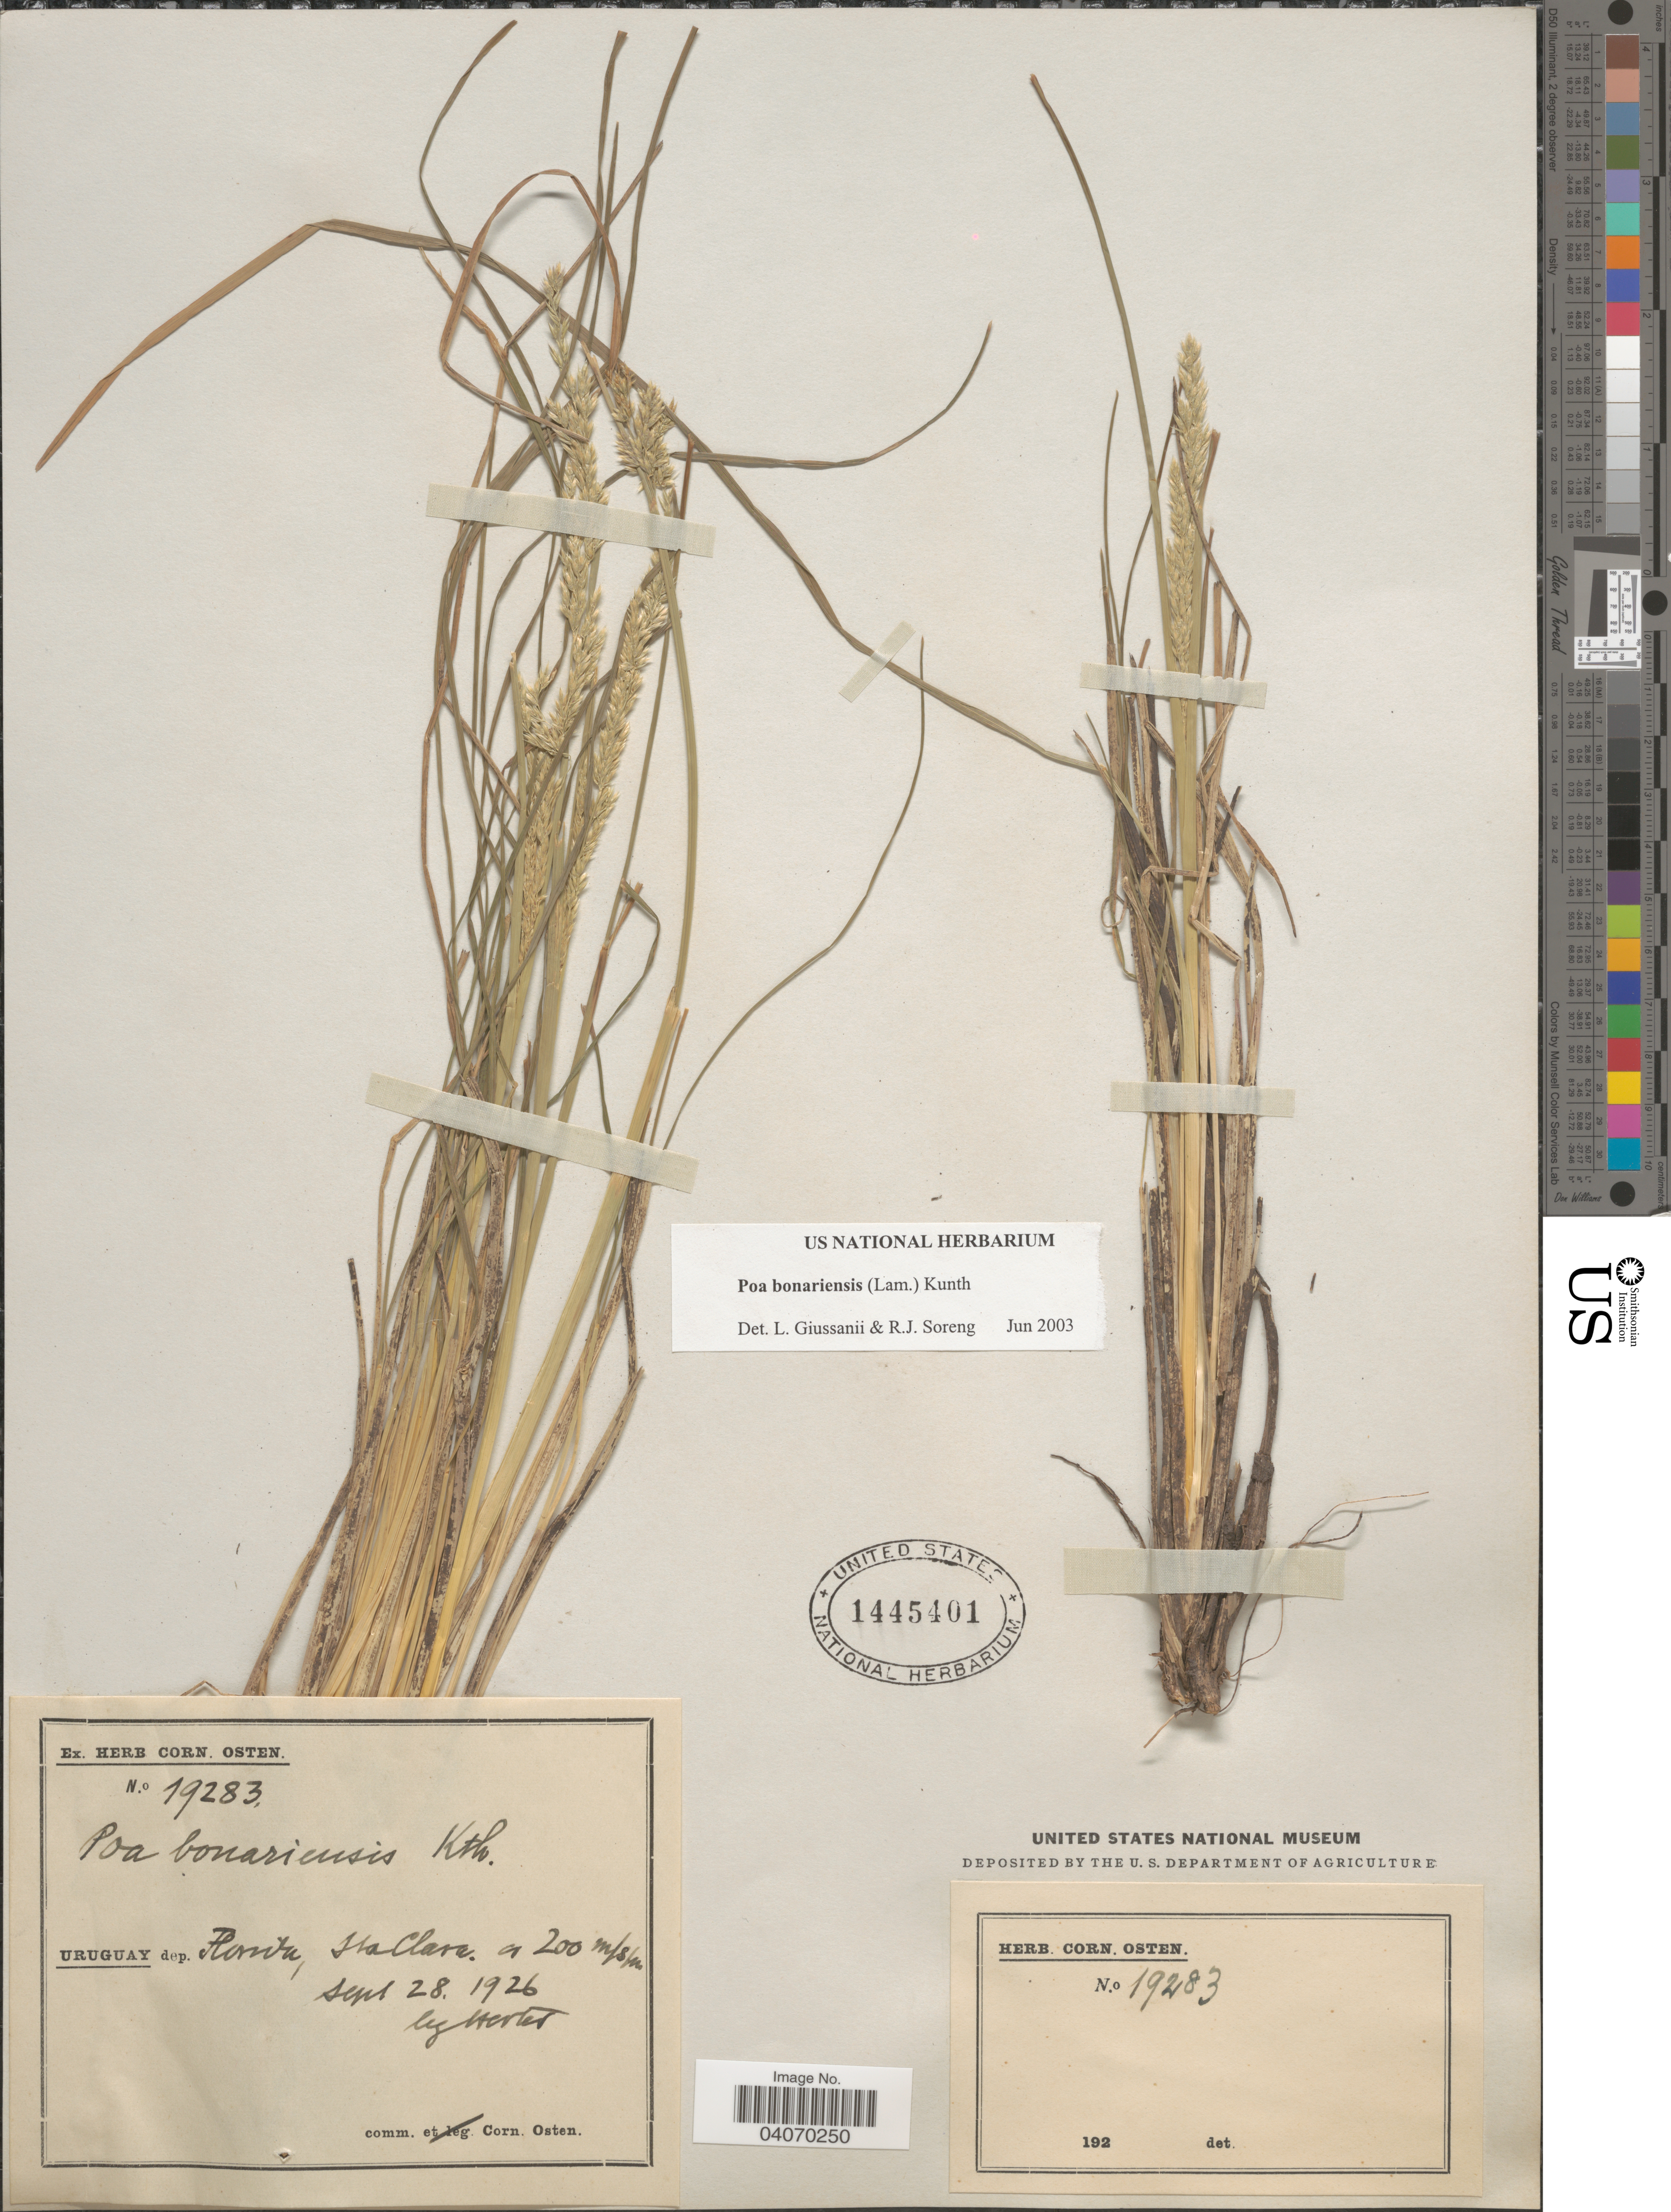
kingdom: Plantae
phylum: Tracheophyta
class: Liliopsida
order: Poales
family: Poaceae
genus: Poa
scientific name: Poa bonariensis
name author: (Lam.) Kunth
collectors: Herter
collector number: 19283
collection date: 1926-09-28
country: Uruguay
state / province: Florida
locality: Sta Clara.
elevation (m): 200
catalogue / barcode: US 1445401